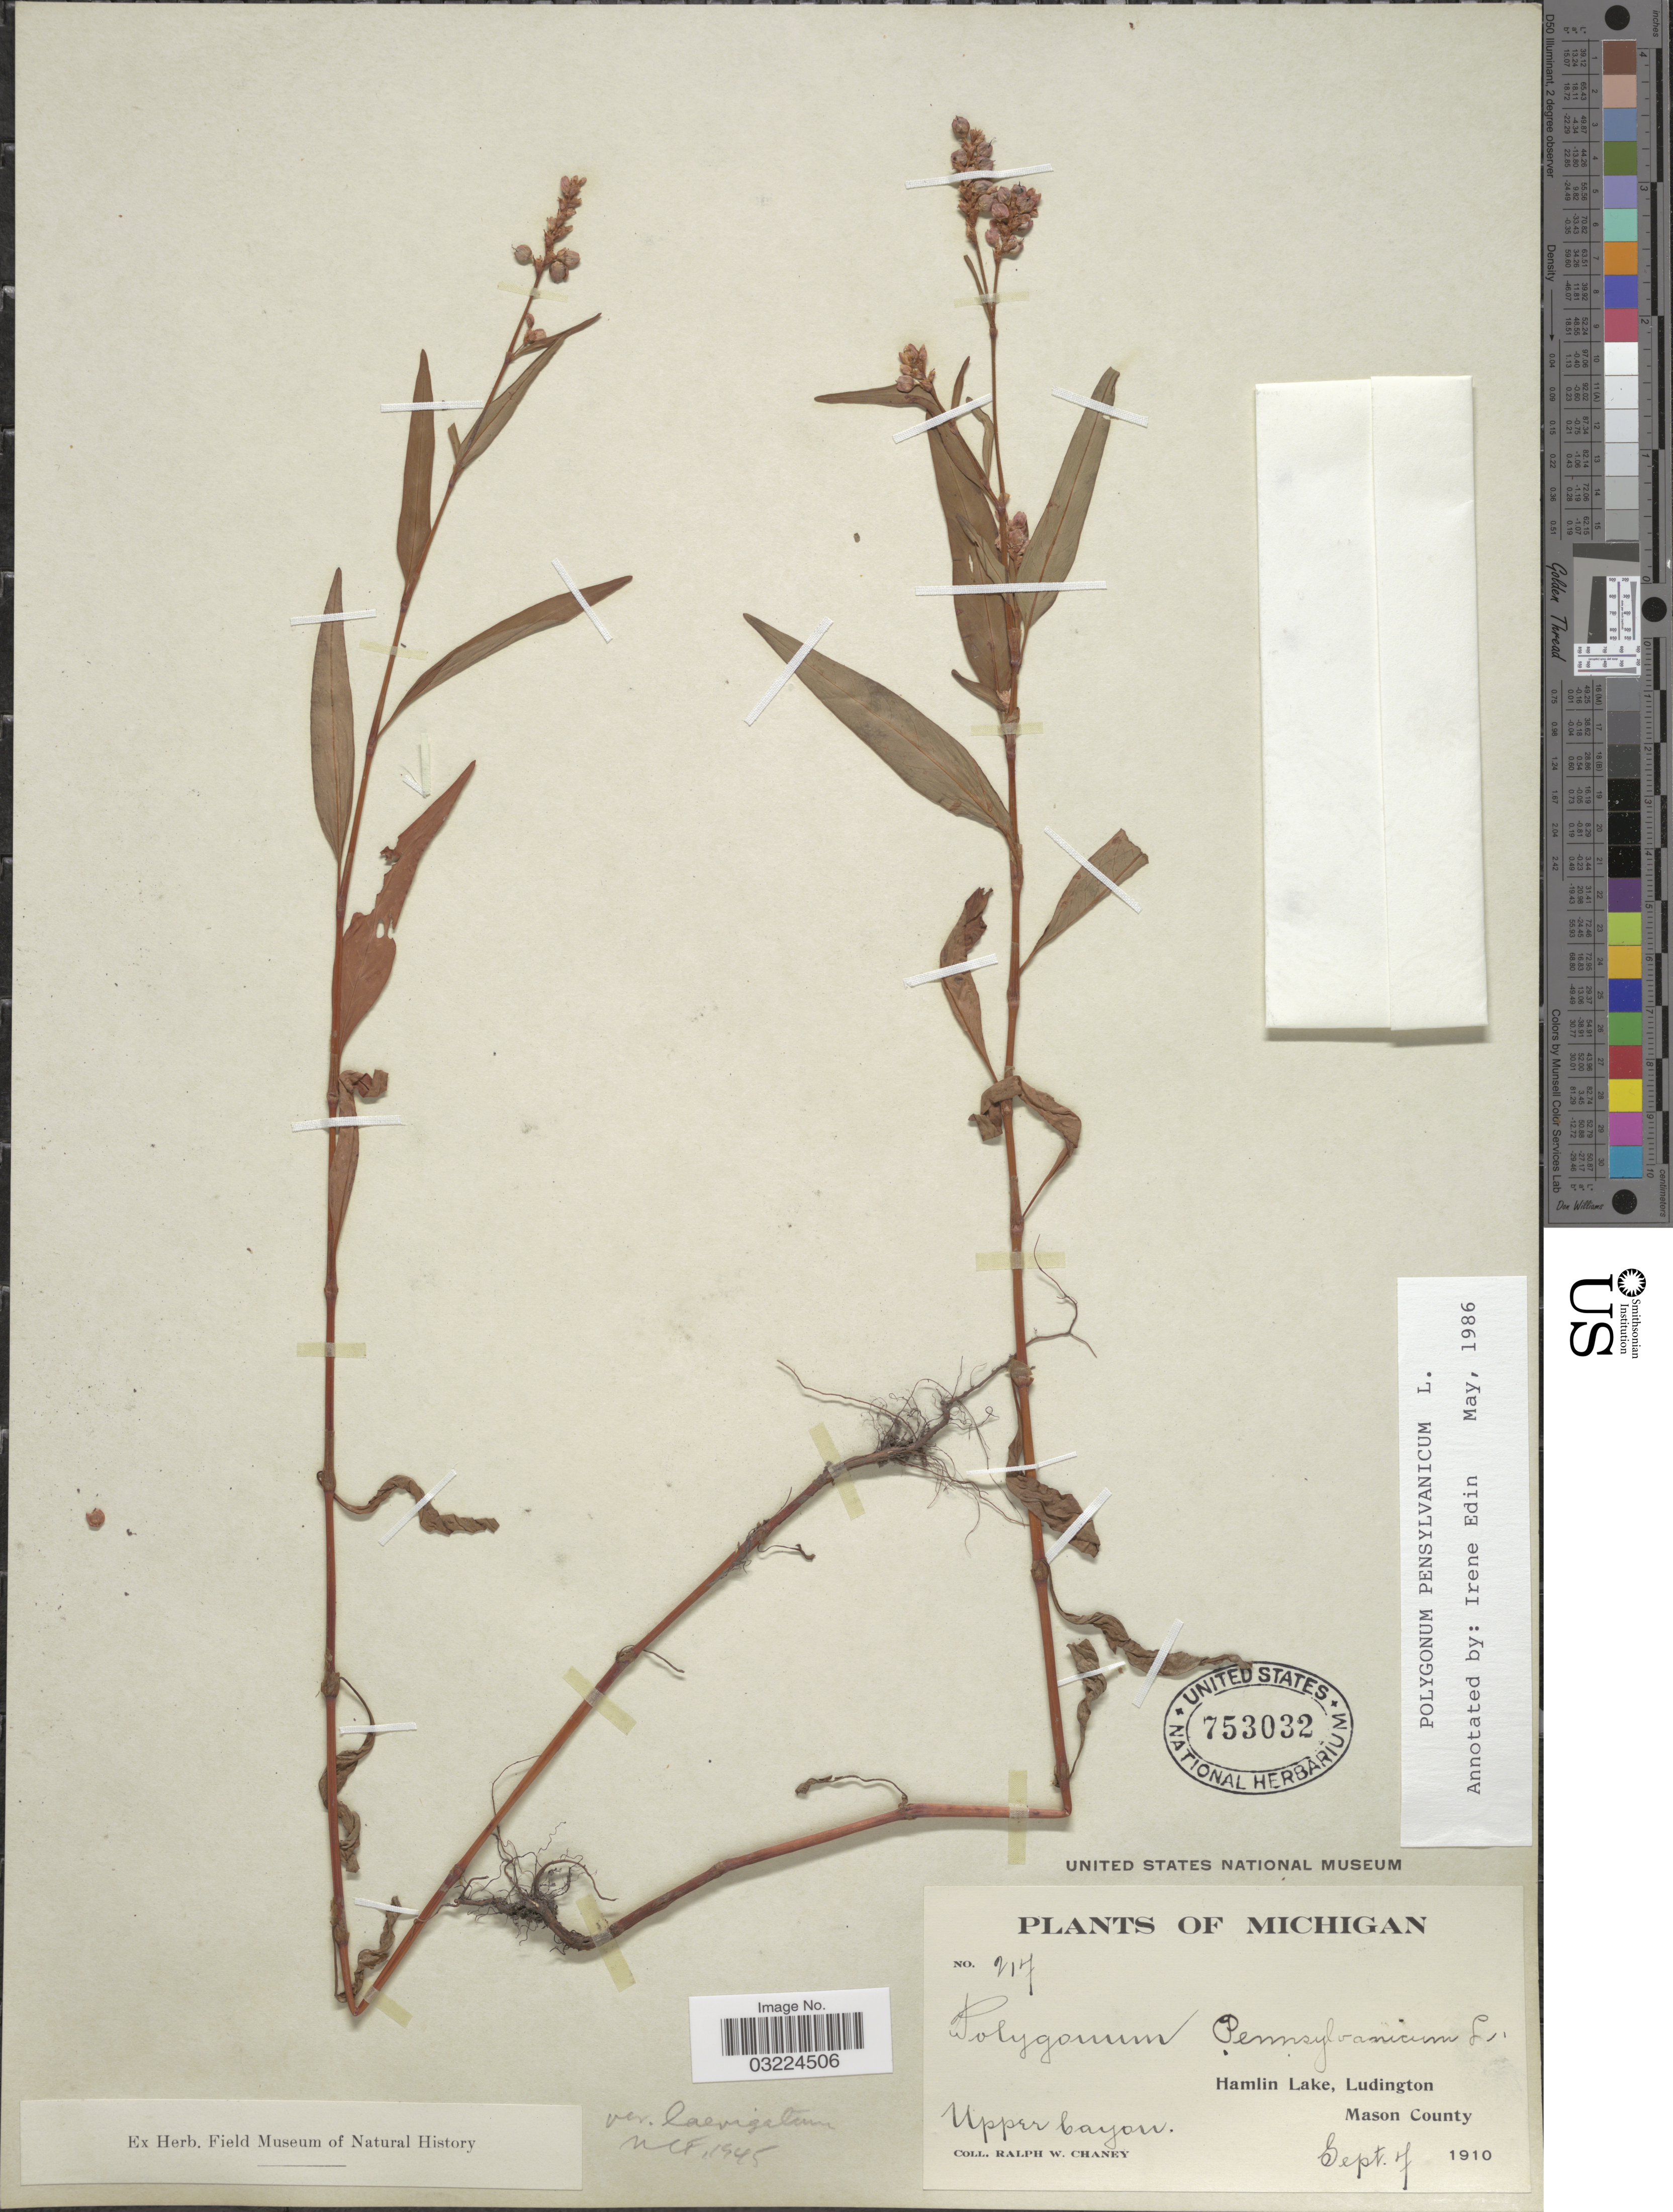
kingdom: Plantae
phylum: Tracheophyta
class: Magnoliopsida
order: Caryophyllales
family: Polygonaceae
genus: Persicaria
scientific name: Persicaria pensylvanica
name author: (L.) M. Gómez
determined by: Atha, D. E.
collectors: R. Chaney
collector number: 217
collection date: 1910-09-07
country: United States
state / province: Michigan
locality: Hamlin Lake, Ludington. Mason County. Upper Cayon.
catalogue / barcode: US 753032